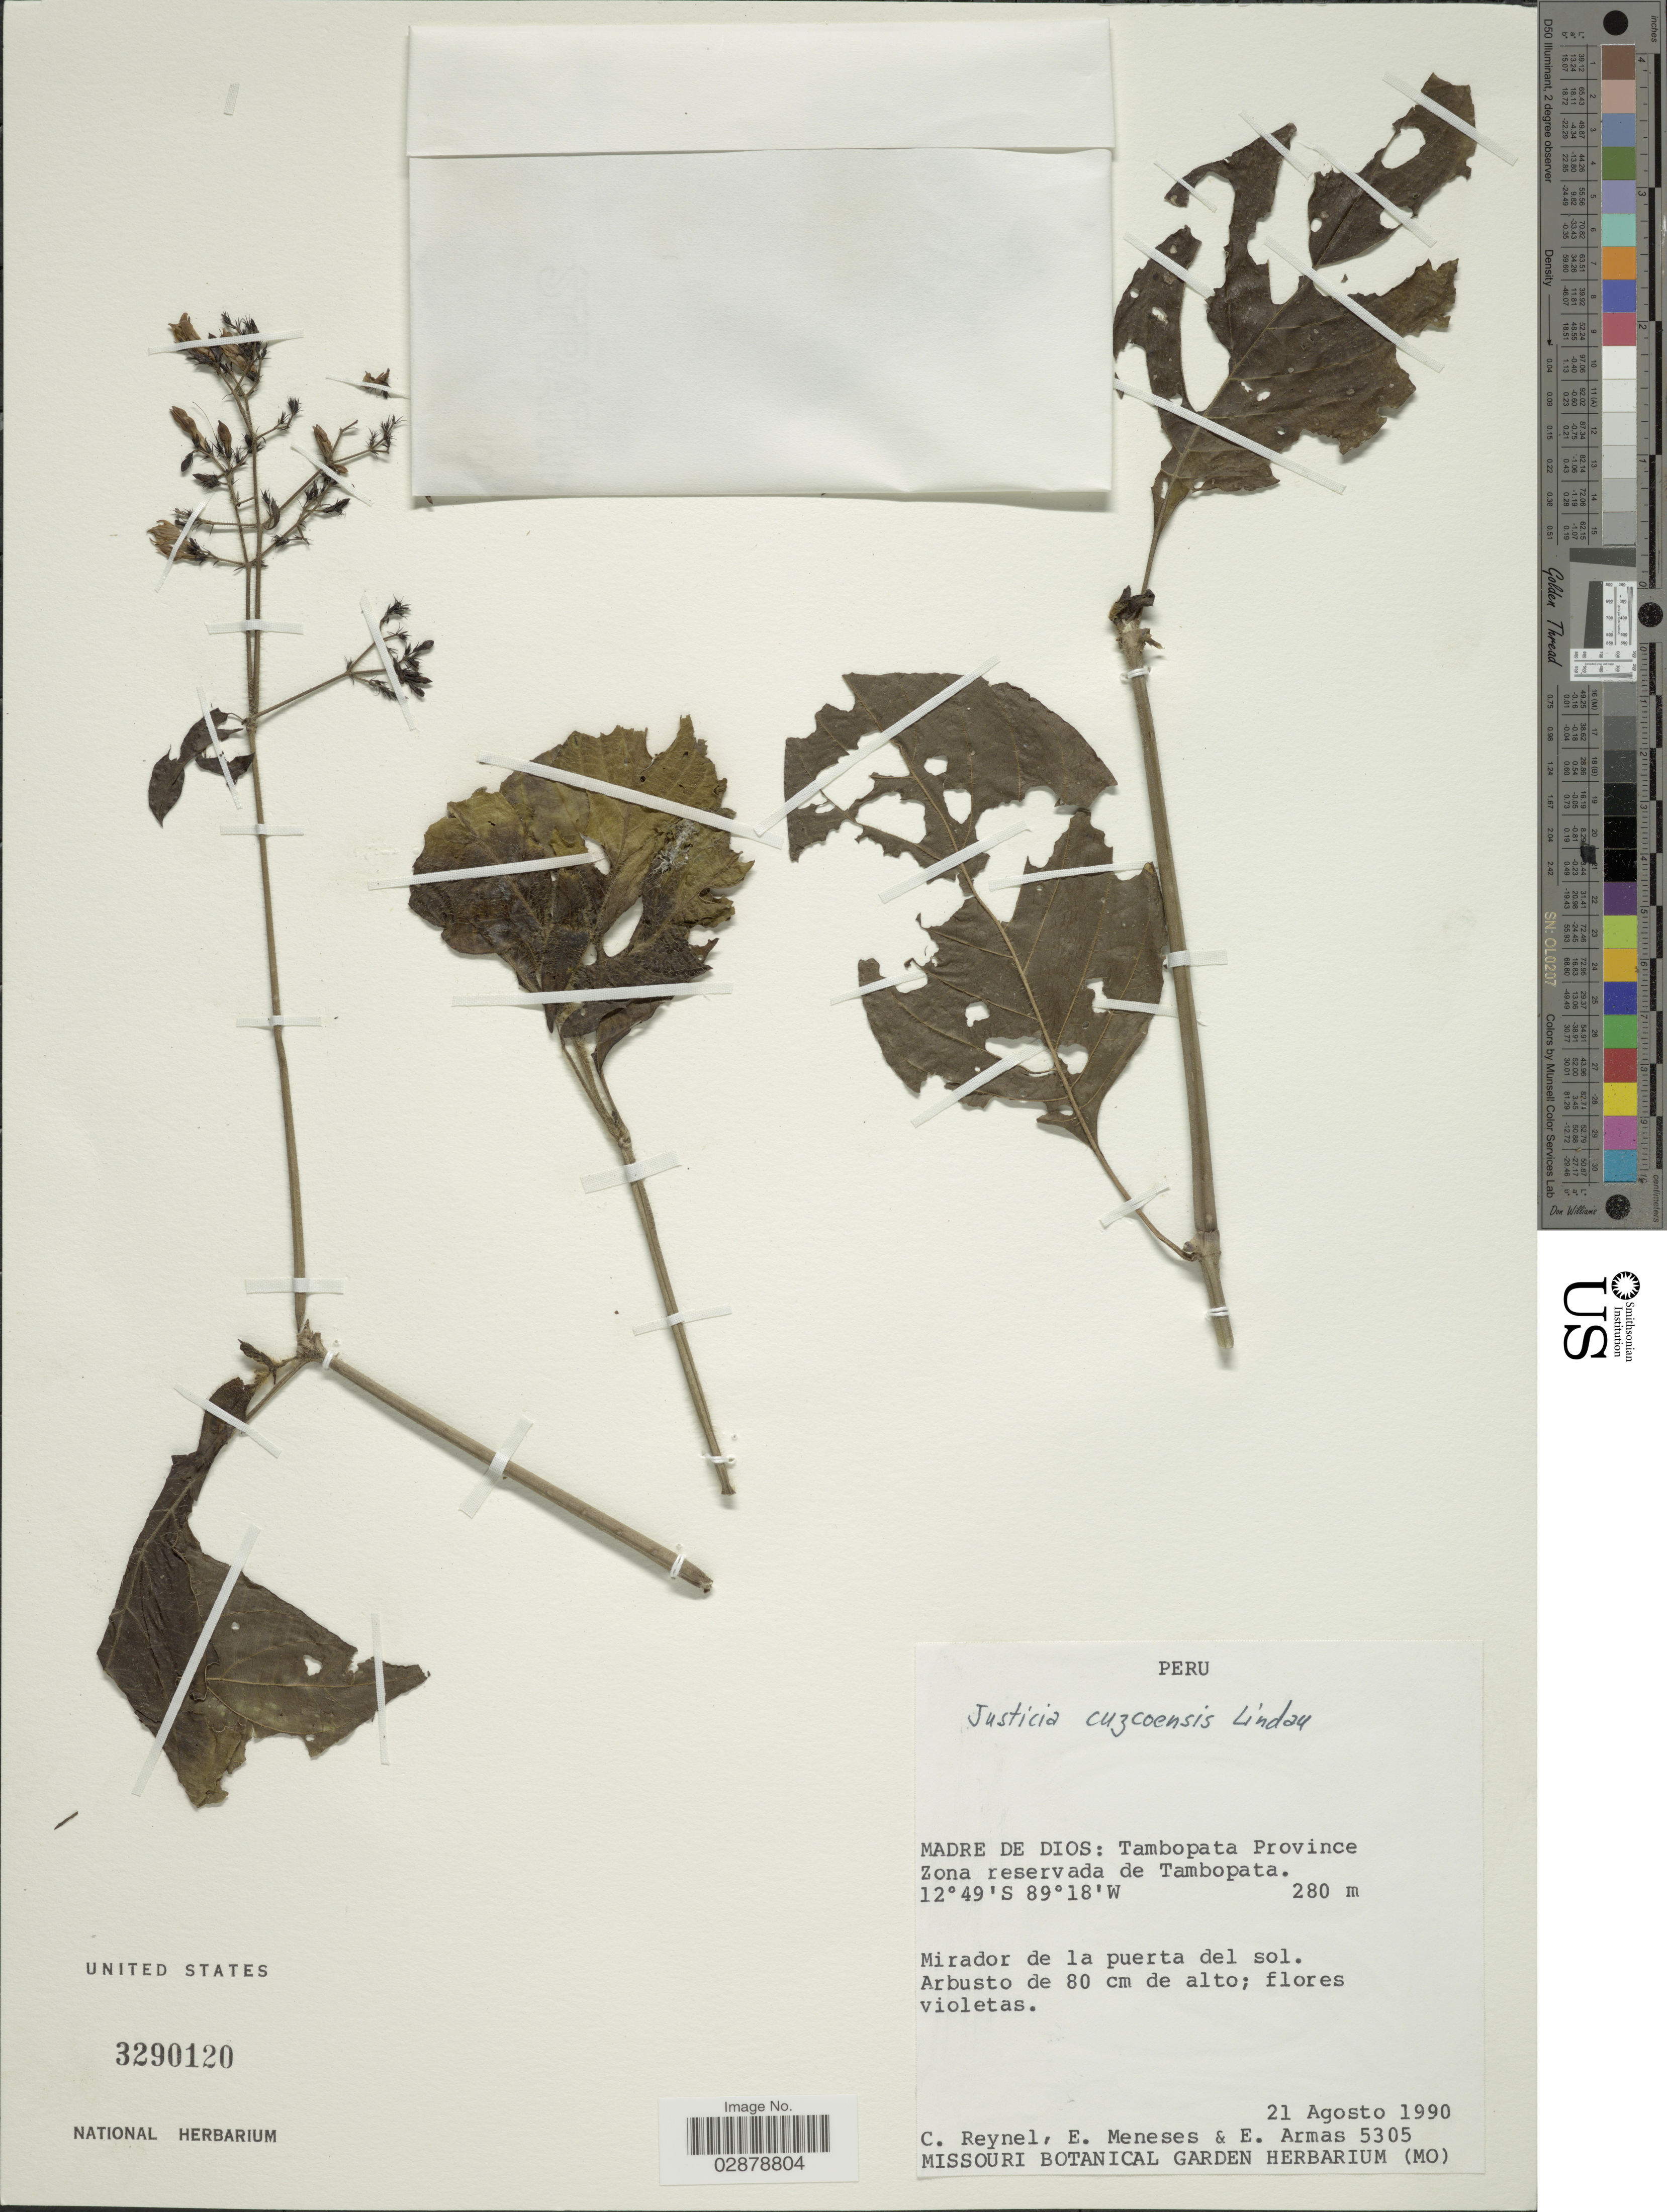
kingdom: Plantae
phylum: Tracheophyta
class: Magnoliopsida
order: Lamiales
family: Acanthaceae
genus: Justicia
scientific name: Justicia cuzcoensis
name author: Lindau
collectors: C. Reynel, E. Meneses & E. Armas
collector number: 5305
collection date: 1990-08-21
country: Peru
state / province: Madre de Dios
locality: Tambopata Province. Zona resevada de Tambopata.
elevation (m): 280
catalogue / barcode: US 3290120